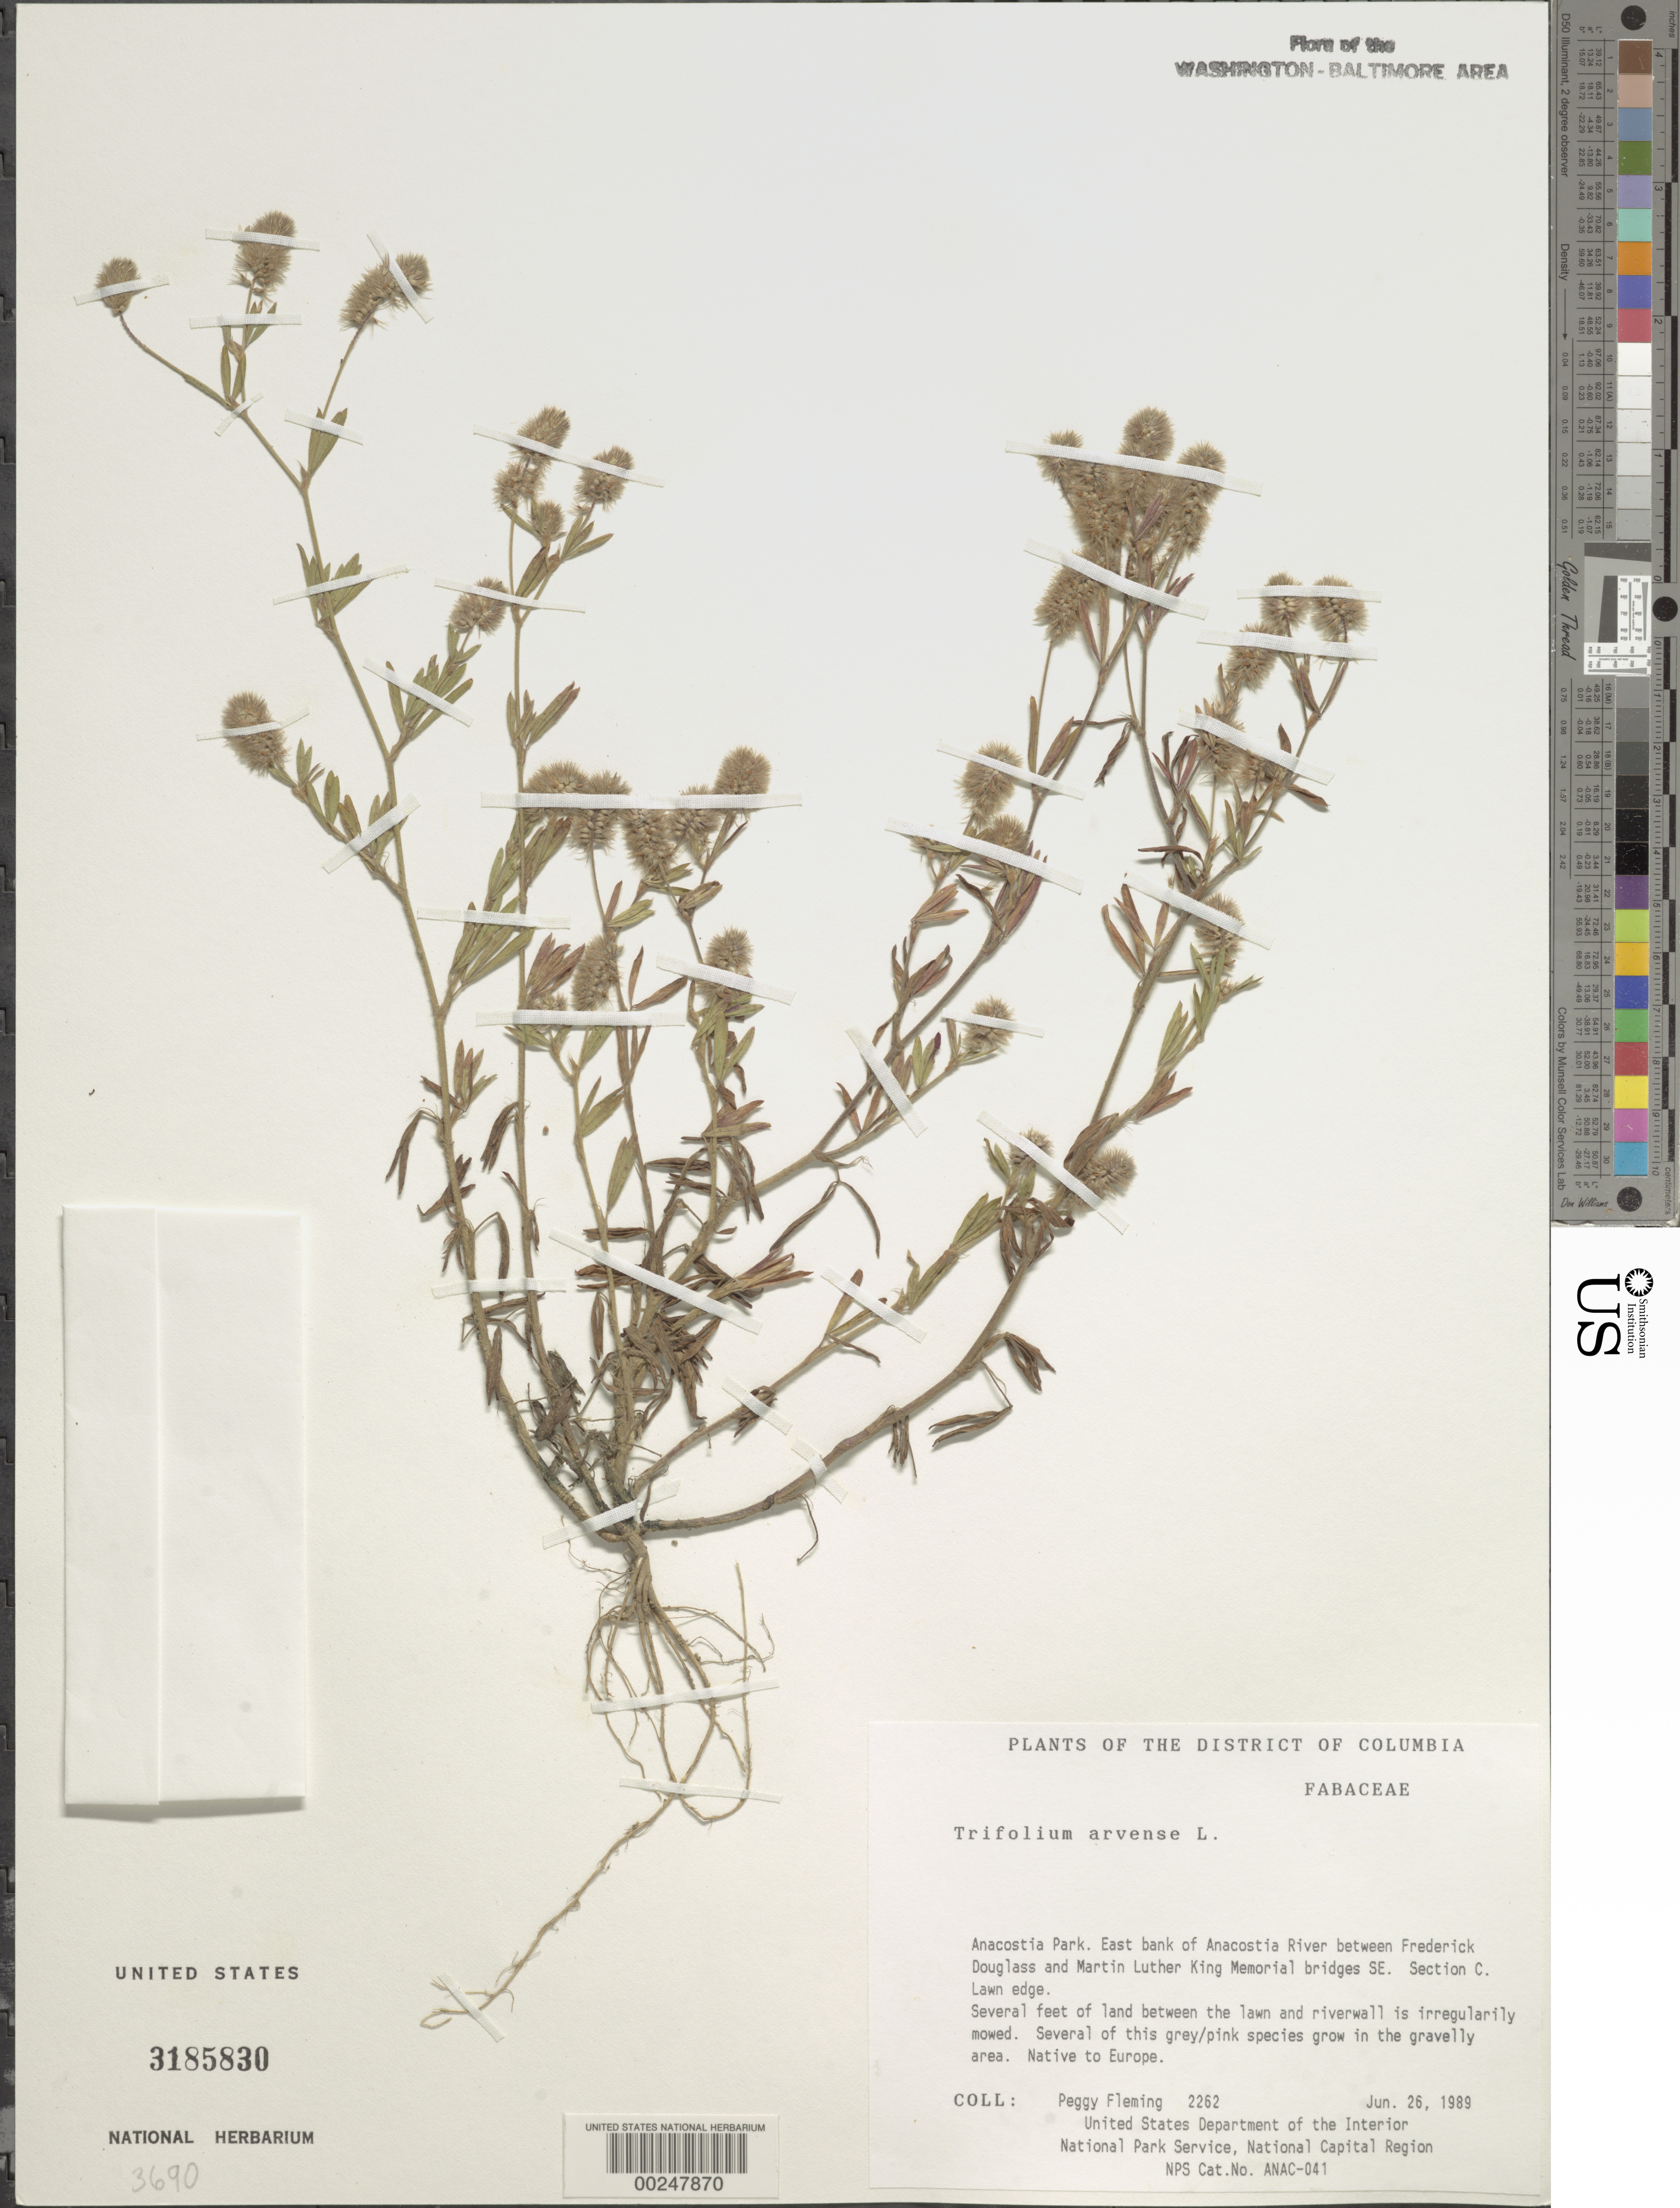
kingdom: Plantae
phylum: Tracheophyta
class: Magnoliopsida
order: Fabales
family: Fabaceae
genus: Trifolium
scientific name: Trifolium arvense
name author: L.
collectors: P. Fleming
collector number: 2262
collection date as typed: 26 Jun 1989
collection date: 1989-06-26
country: United States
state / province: District of Columbia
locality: Anacostia Park, E bank of Anacostia River between Frederick Douglas and Martin Luther King Memorial Bridges, SE, Section C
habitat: Lawn edge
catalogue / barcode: US 3185830